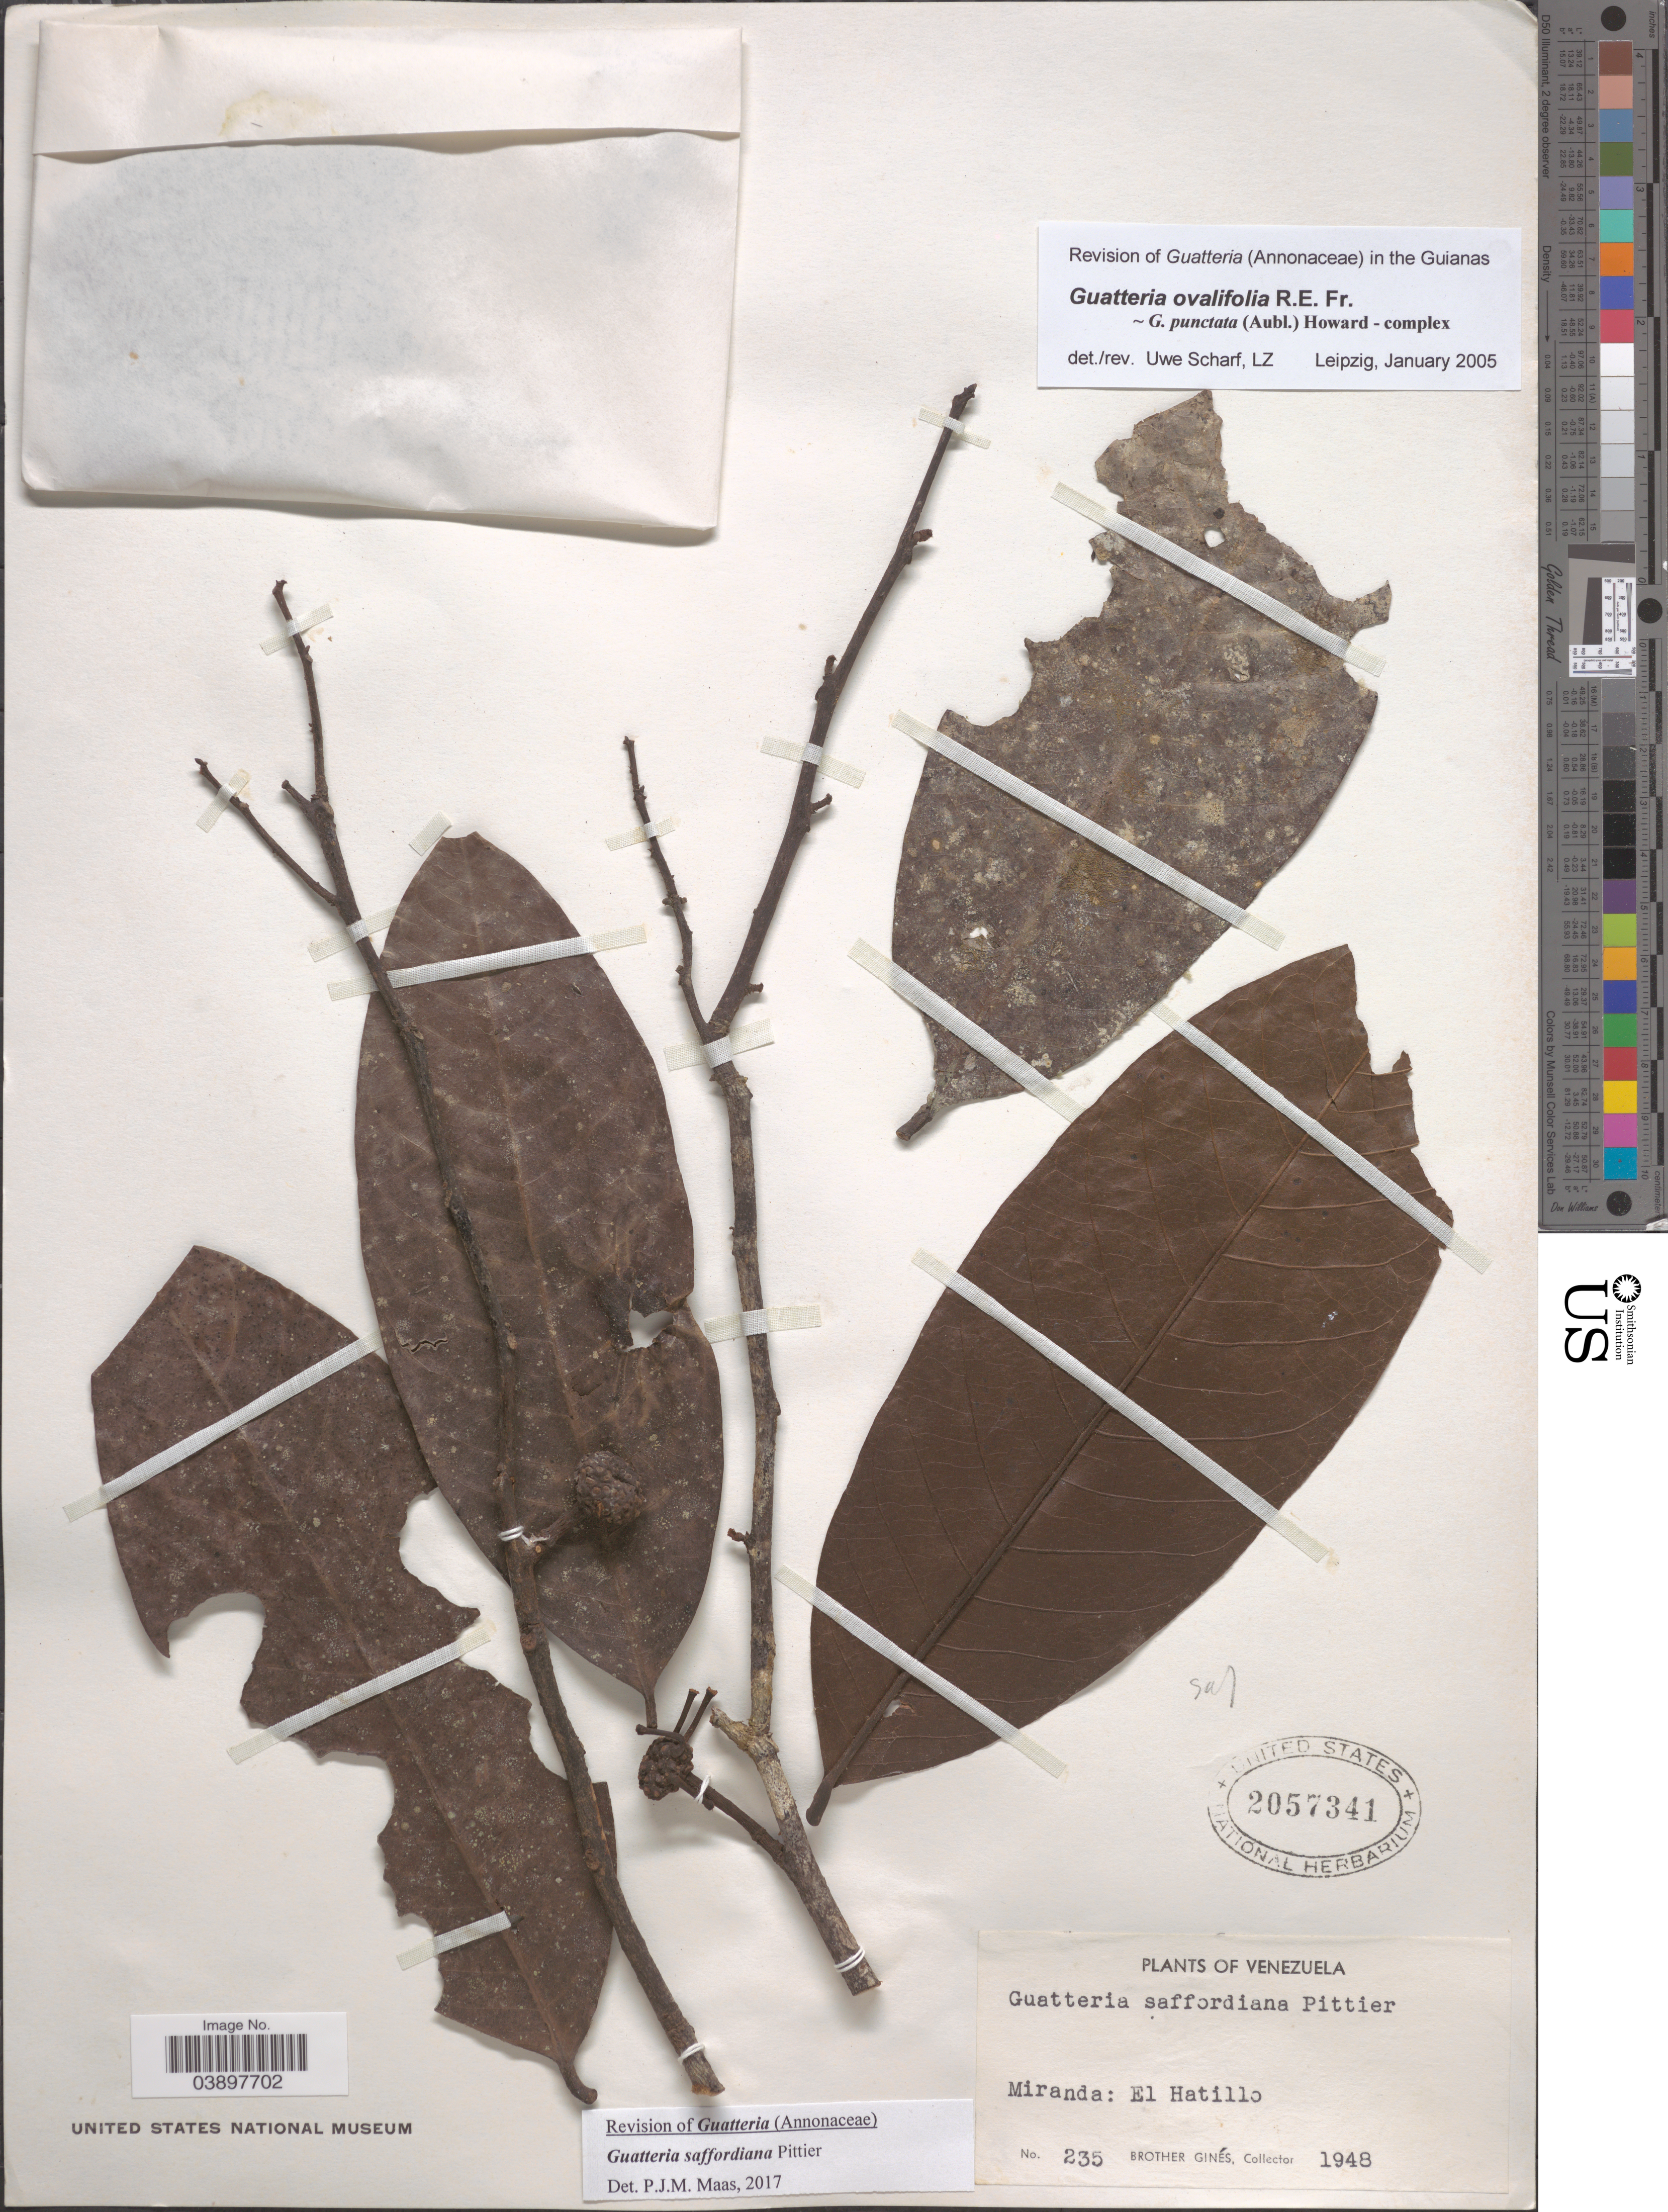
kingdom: Plantae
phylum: Tracheophyta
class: Magnoliopsida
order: Magnoliales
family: Annonaceae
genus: Guatteria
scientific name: Guatteria saffordiana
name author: Pittier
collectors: Bro. Gines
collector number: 235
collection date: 1948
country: Venezuela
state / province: Miranda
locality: El Hatillo.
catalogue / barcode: US 2057341